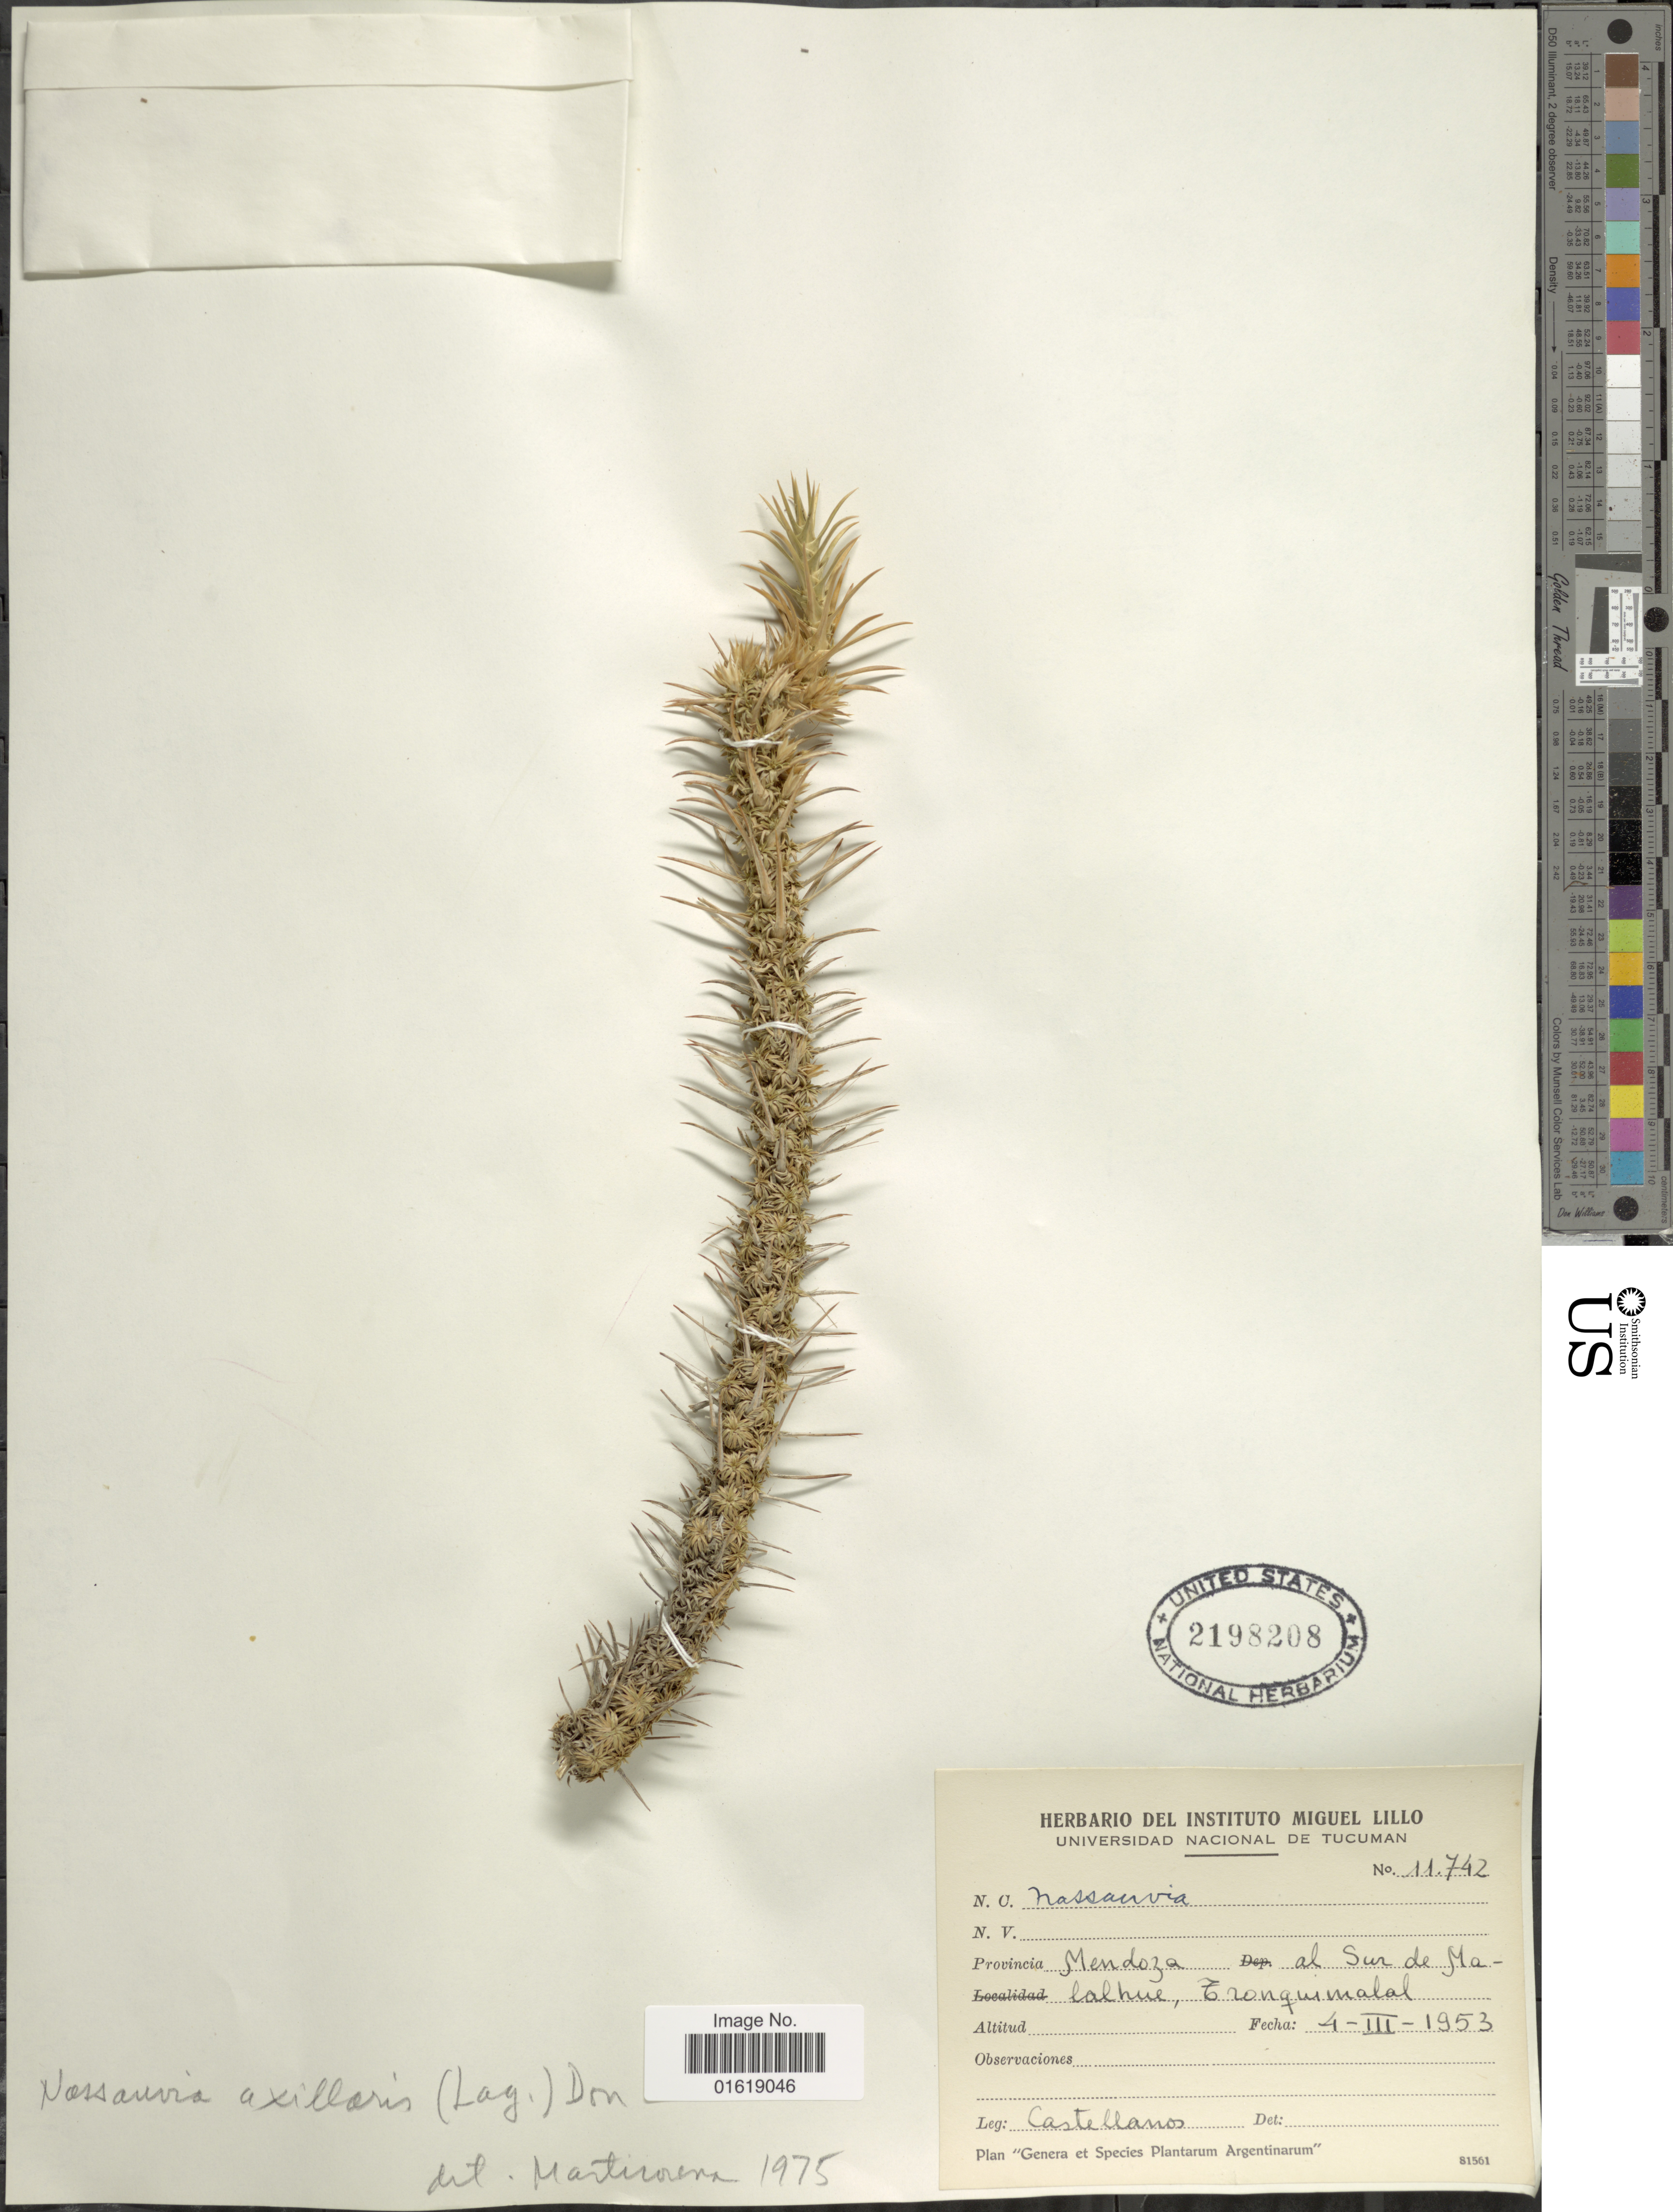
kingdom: Plantae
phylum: Tracheophyta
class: Magnoliopsida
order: Asterales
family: Asteraceae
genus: Nassauvia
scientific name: Nassauvia axillaris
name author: D. Don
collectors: -- Castellanos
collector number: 11742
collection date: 1953-03-04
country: Argentina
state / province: Mendoza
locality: Al Sur de Malalhue, Tronquimalal.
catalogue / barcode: US 2198208